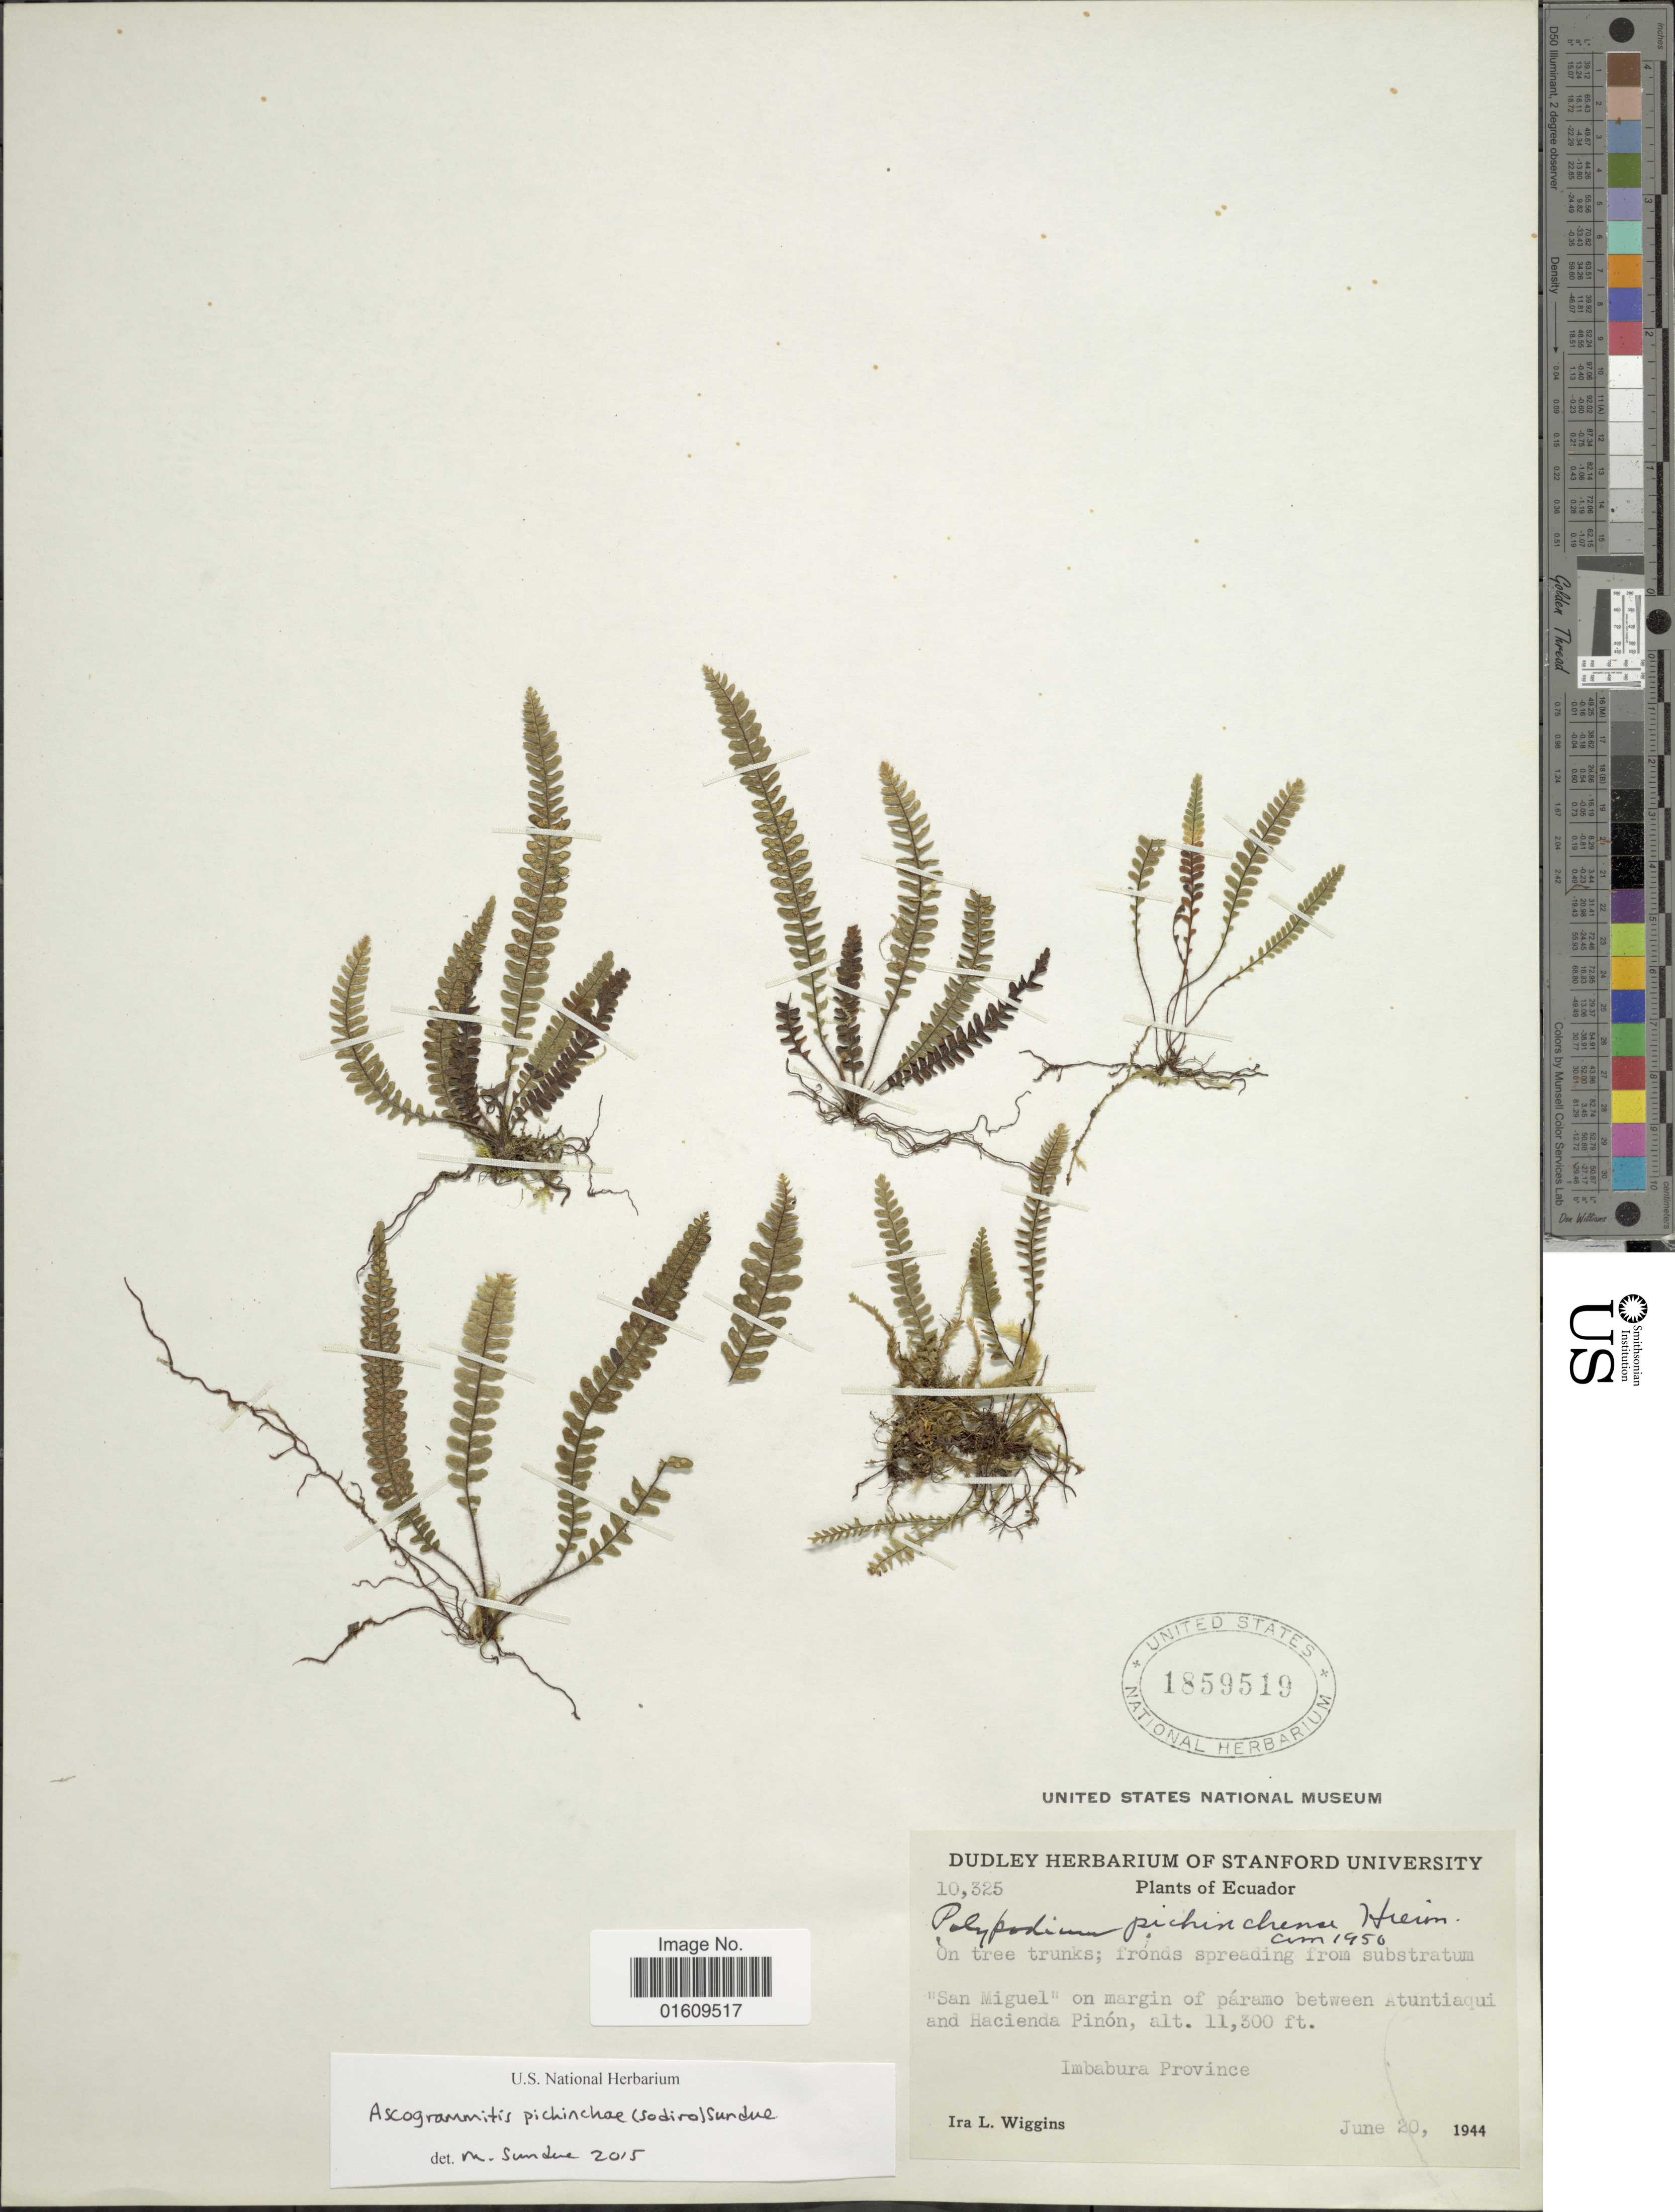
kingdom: Plantae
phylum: Tracheophyta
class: Polypodiopsida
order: Polypodiales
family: Polypodiaceae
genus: Ascogrammitis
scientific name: Ascogrammitis pichinchae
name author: (Sod.) Sundue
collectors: I. L. Wiggins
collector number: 10325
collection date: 1944-06-20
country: Ecuador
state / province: Imbabura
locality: San Miquel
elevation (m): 3444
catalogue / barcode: US 1859519